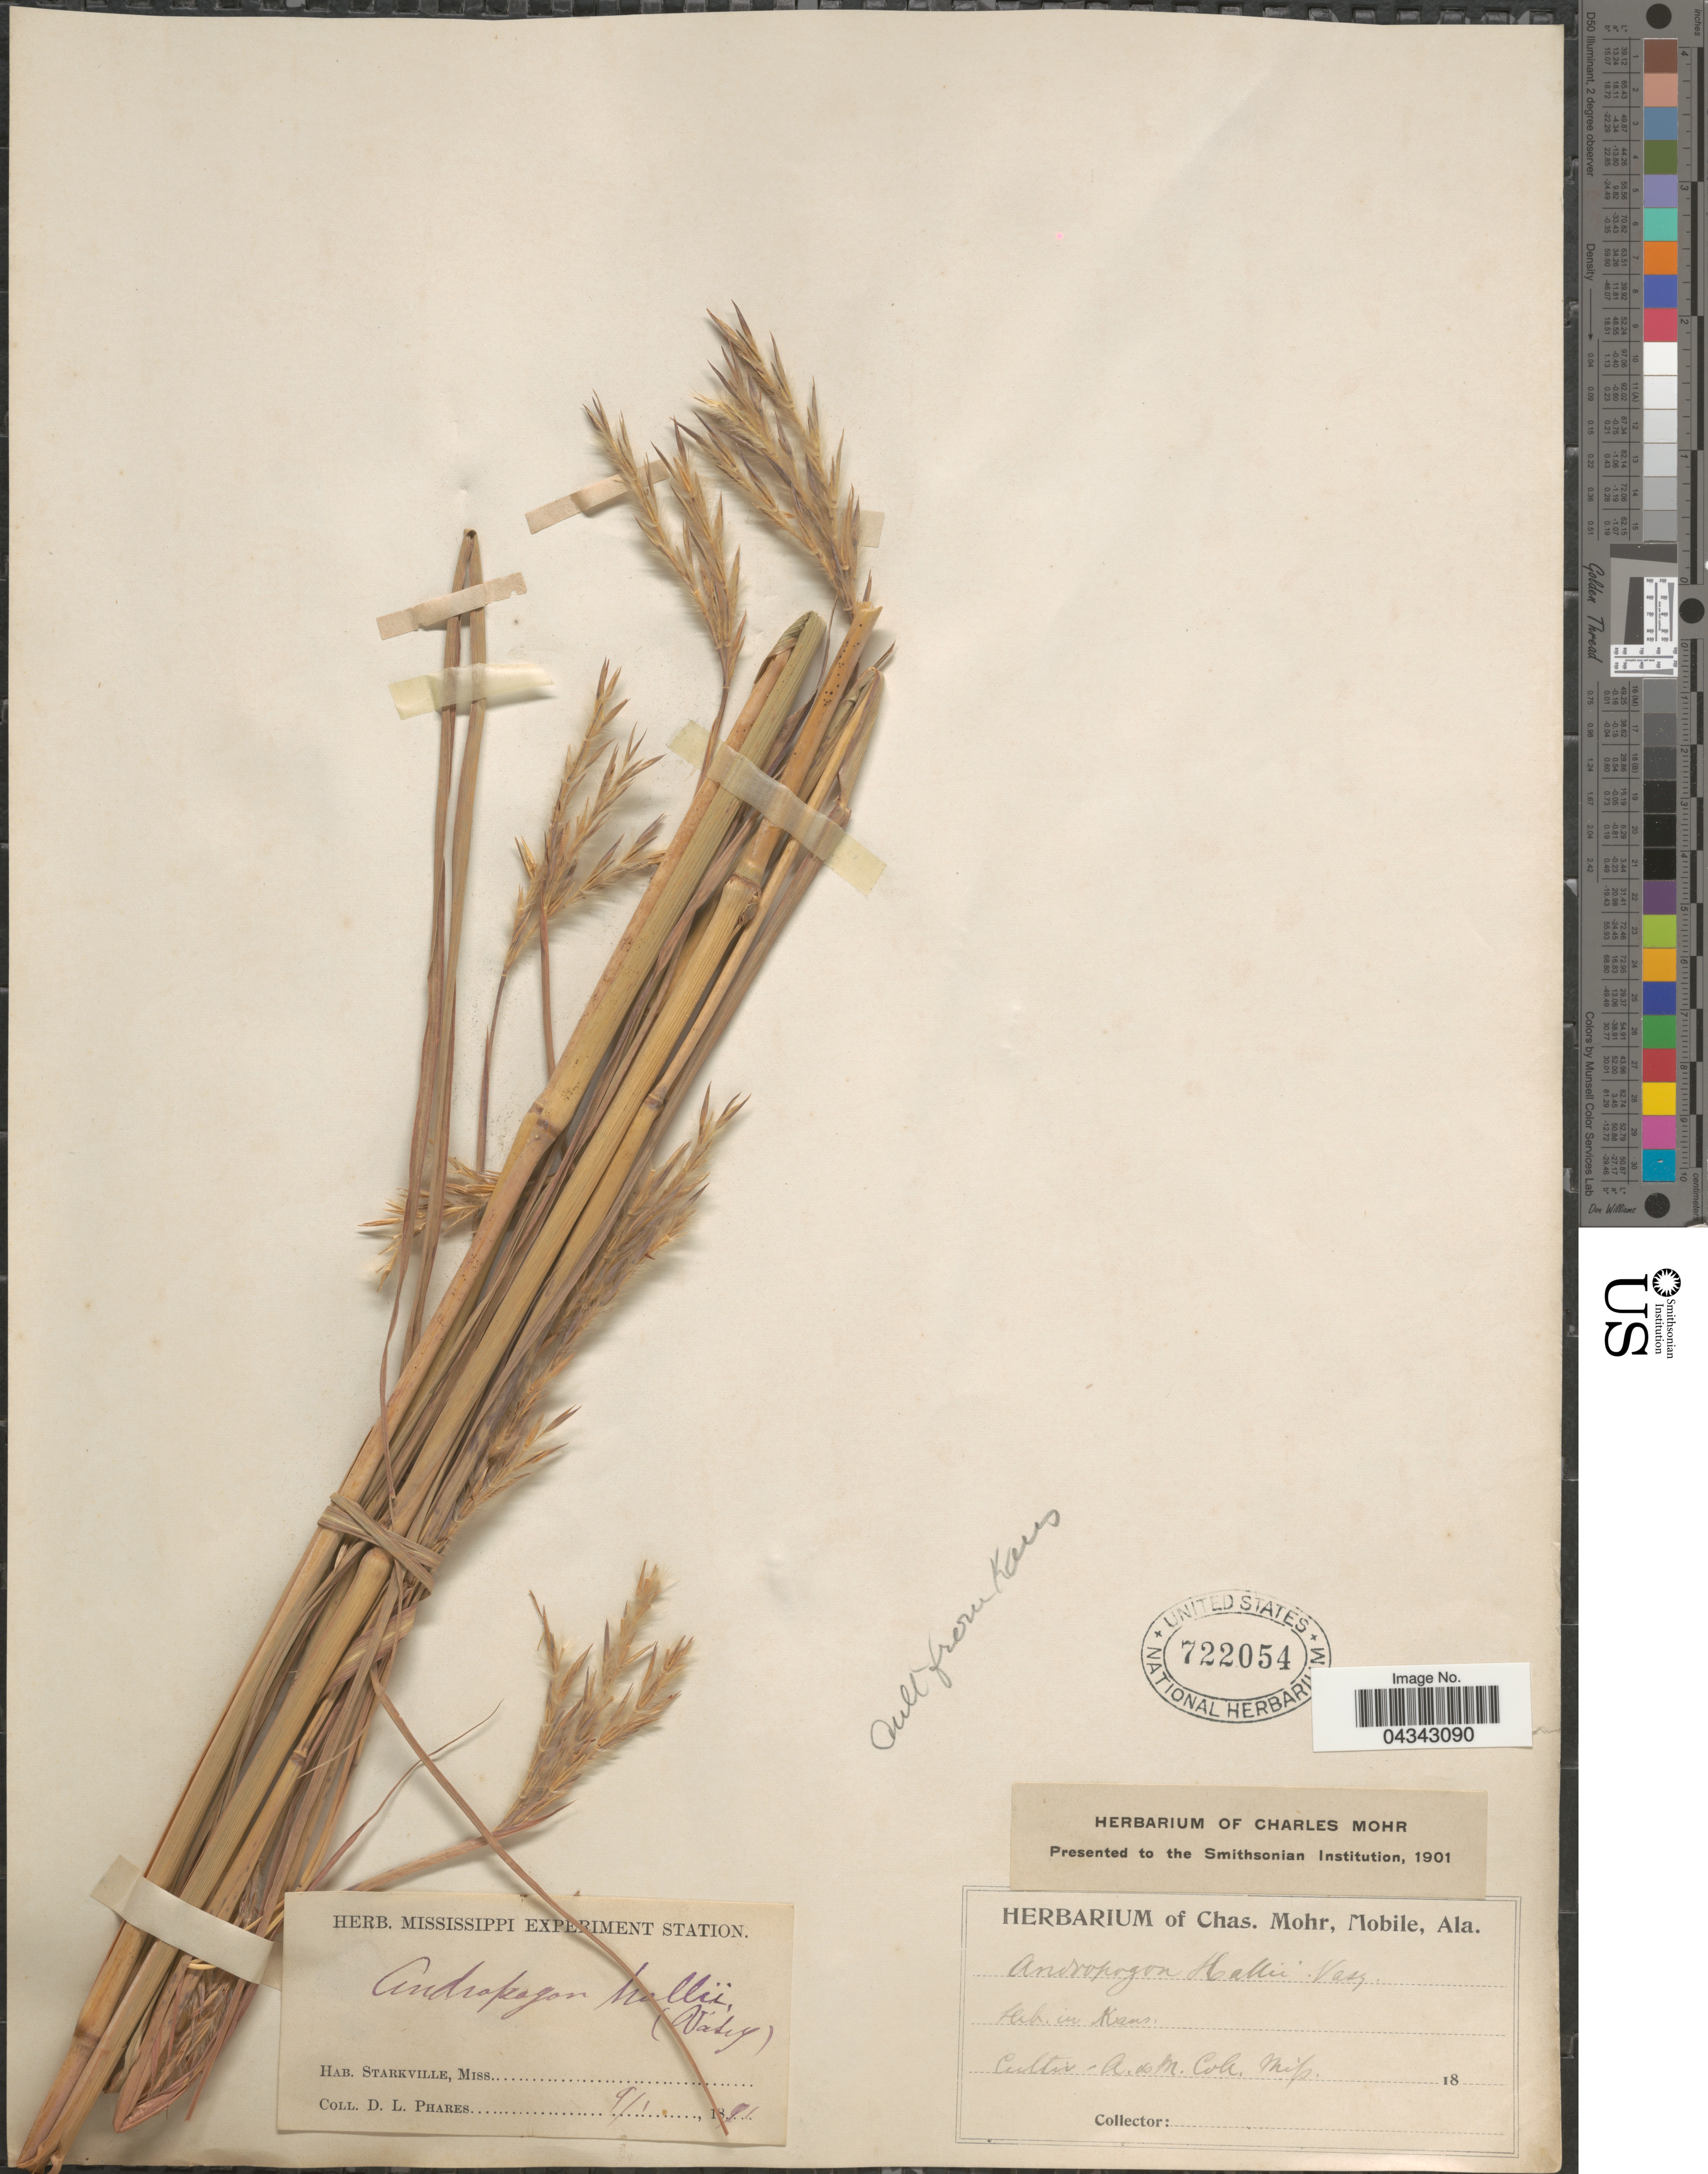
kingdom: Plantae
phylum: Tracheophyta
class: Liliopsida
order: Poales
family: Poaceae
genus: Andropogon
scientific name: Andropogon gerardii subsp. hallii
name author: (Hack.) Wipff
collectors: D. Phares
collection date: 1891-09-01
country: United States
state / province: Mississippi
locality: Starkville. A. & M. Coll. Miss.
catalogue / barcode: US 722054